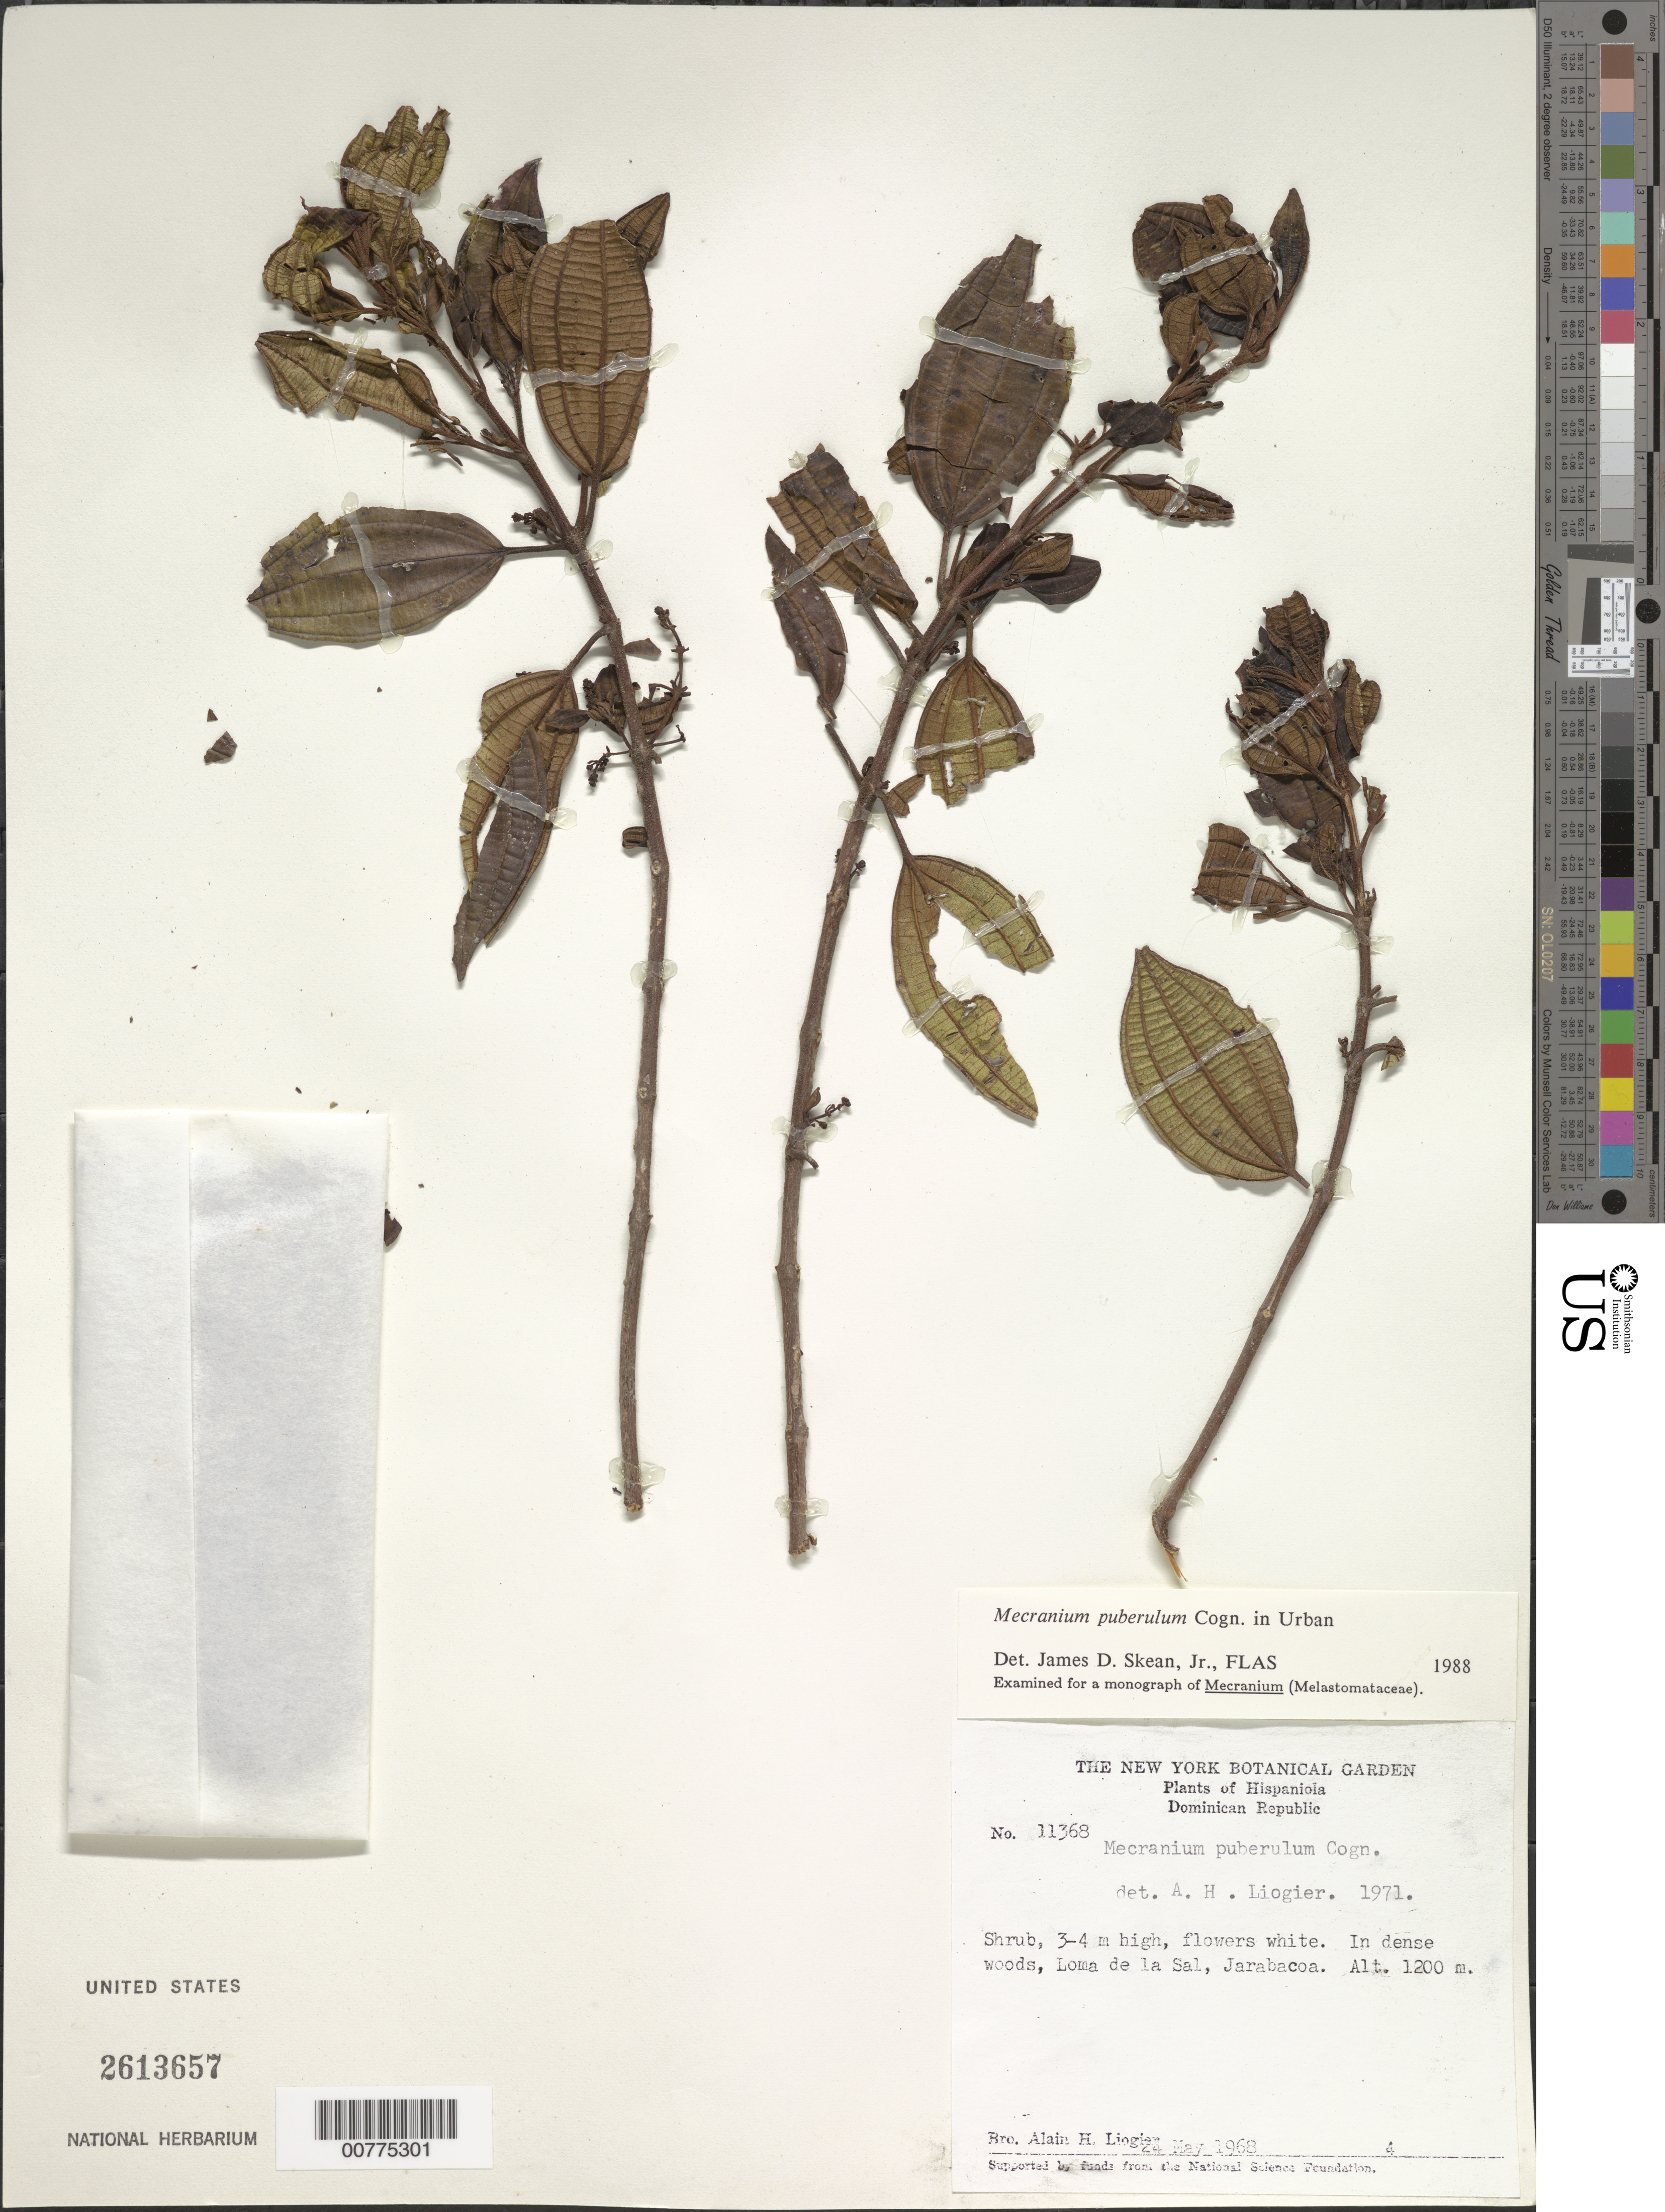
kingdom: Plantae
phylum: Tracheophyta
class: Magnoliopsida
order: Myrtales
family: Melastomataceae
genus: Mecranium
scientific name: Mecranium puberulum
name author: Cogn.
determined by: Skean, J. D., Jr.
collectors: A. H. Liogier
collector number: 11368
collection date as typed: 24 May 1968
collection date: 1968-05-24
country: Dominican Republic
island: Hispaniola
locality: Jarabacoa, Loma de la Sal.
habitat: In dense woods.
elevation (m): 1200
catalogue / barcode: US 2613657